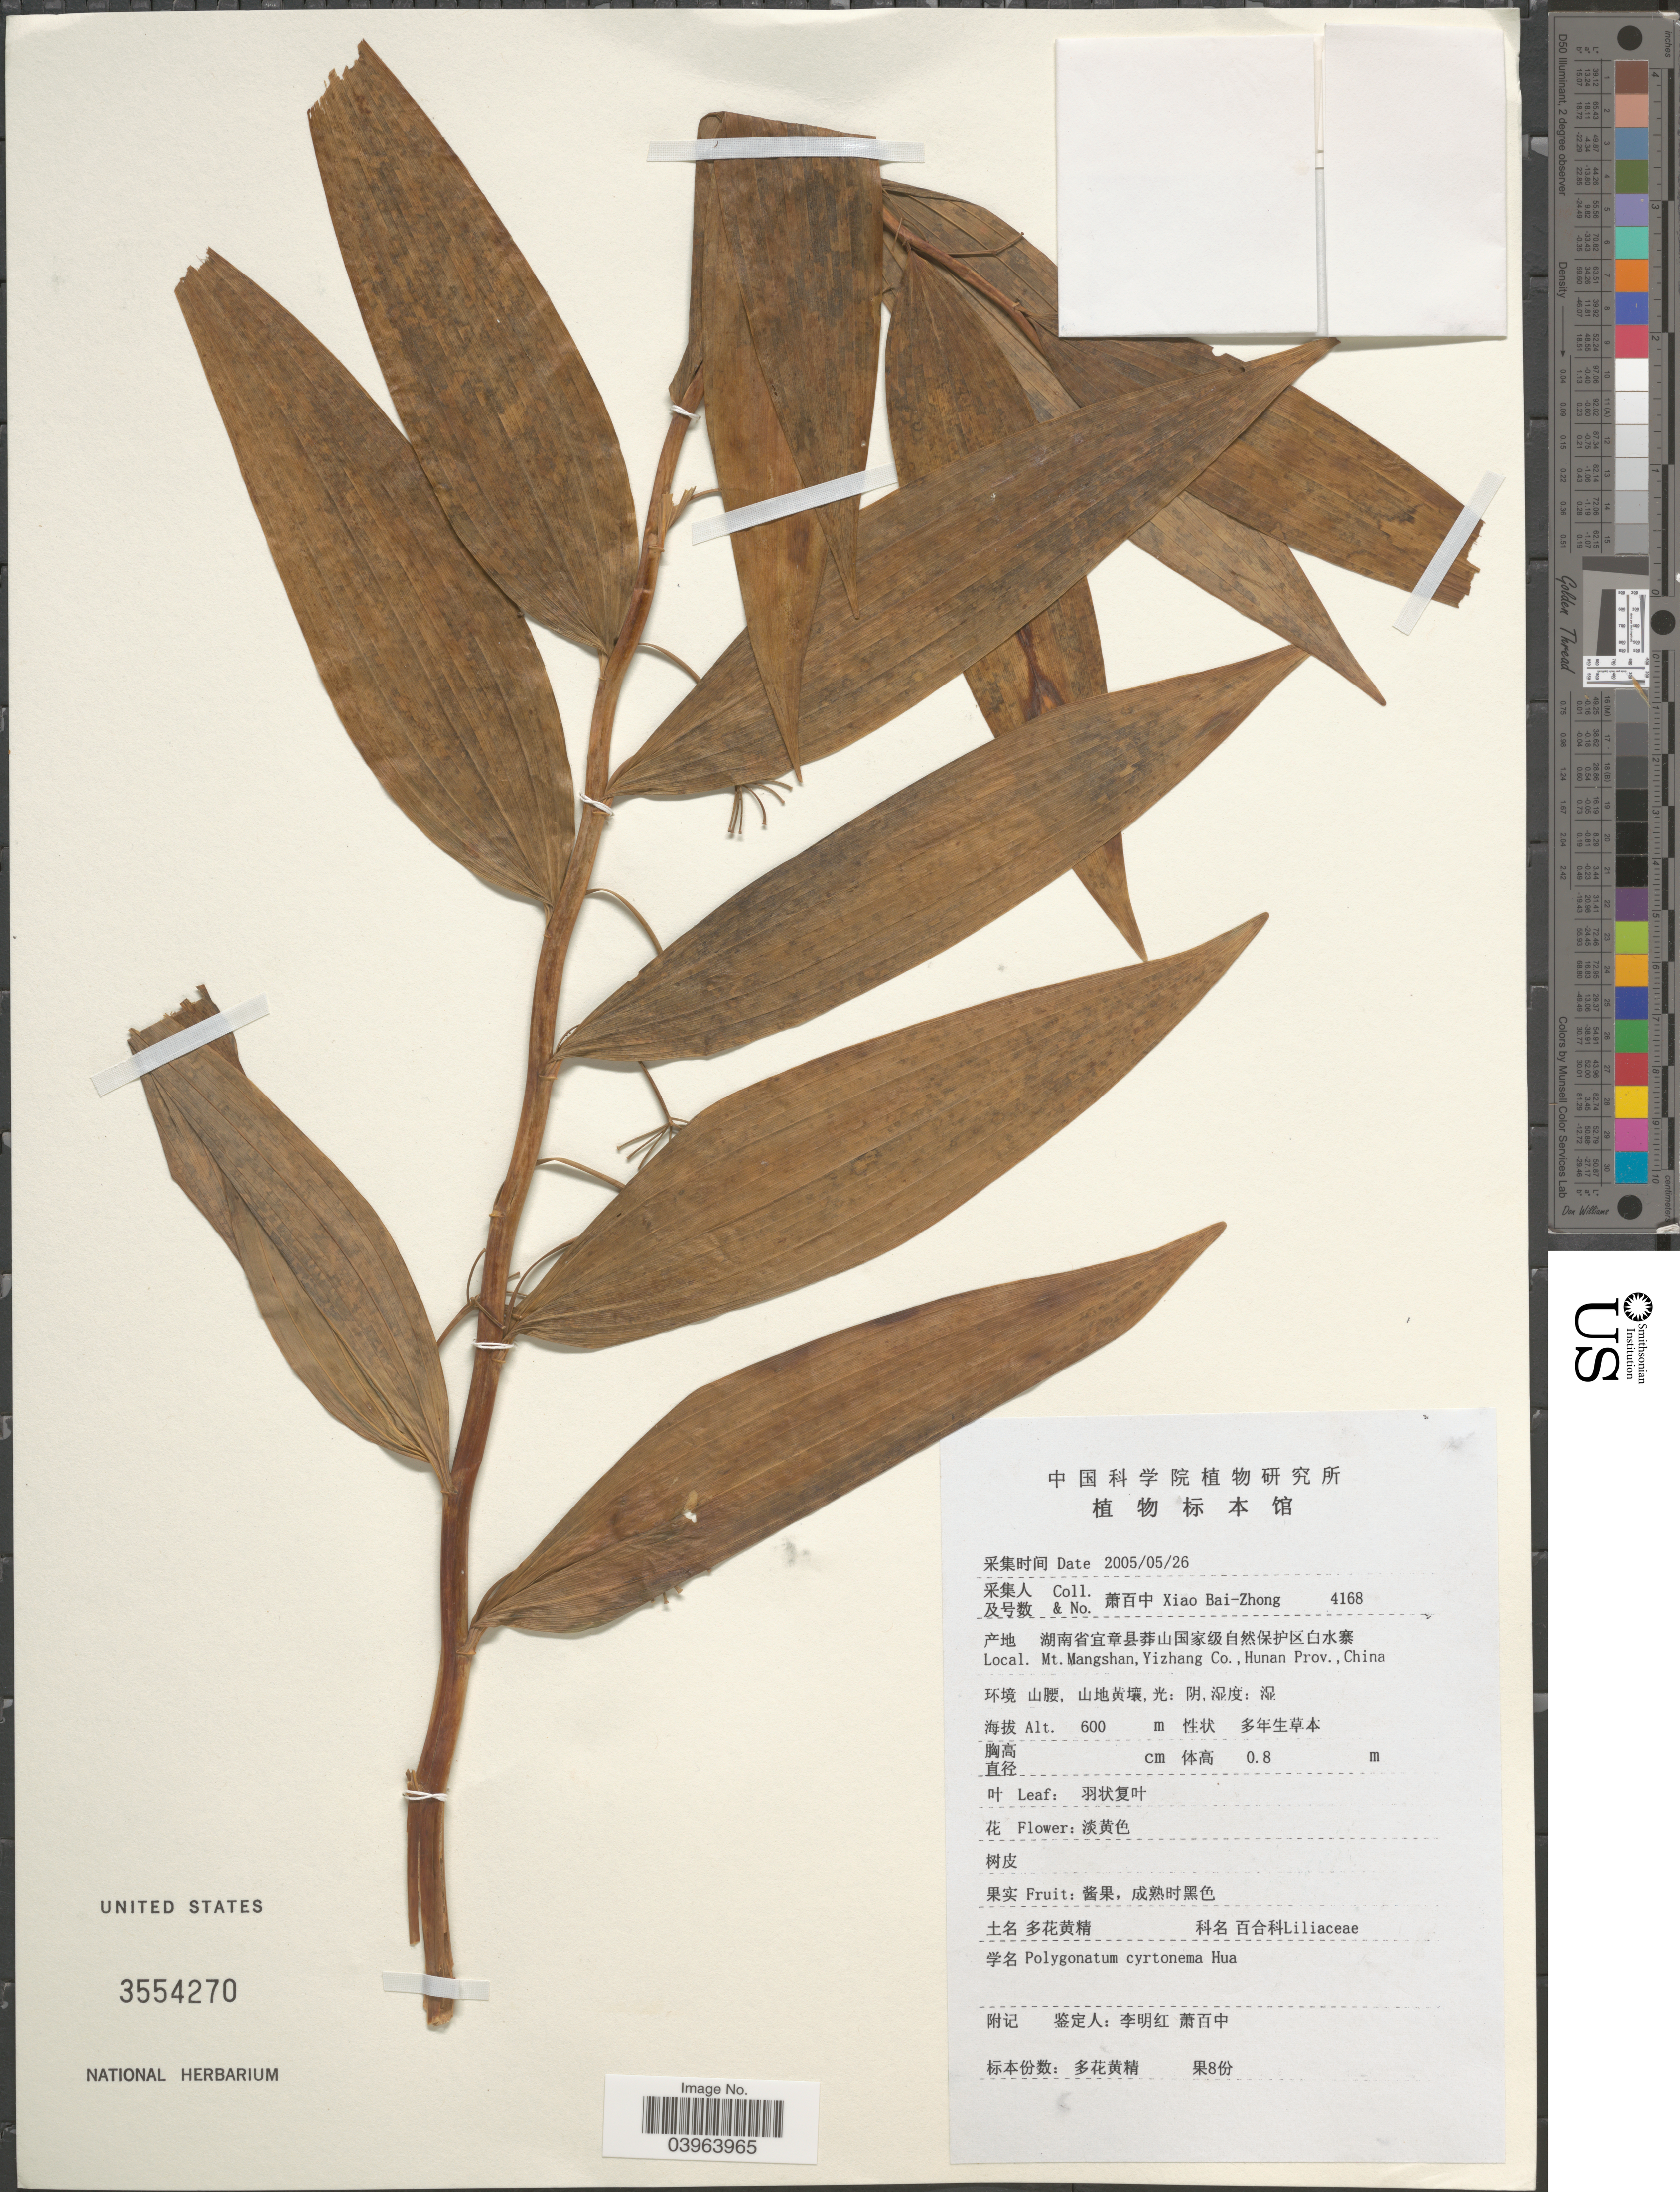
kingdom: Plantae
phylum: Tracheophyta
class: Liliopsida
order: Asparagales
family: Asparagaceae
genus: Polygonatum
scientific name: Polygonatum cyrtonema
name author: Hua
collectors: B. Z. Xiao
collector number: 4168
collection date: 2005-05-26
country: China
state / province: Hunan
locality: Mt. Mangshan, Yizhang Co.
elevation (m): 600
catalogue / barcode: US 3554270